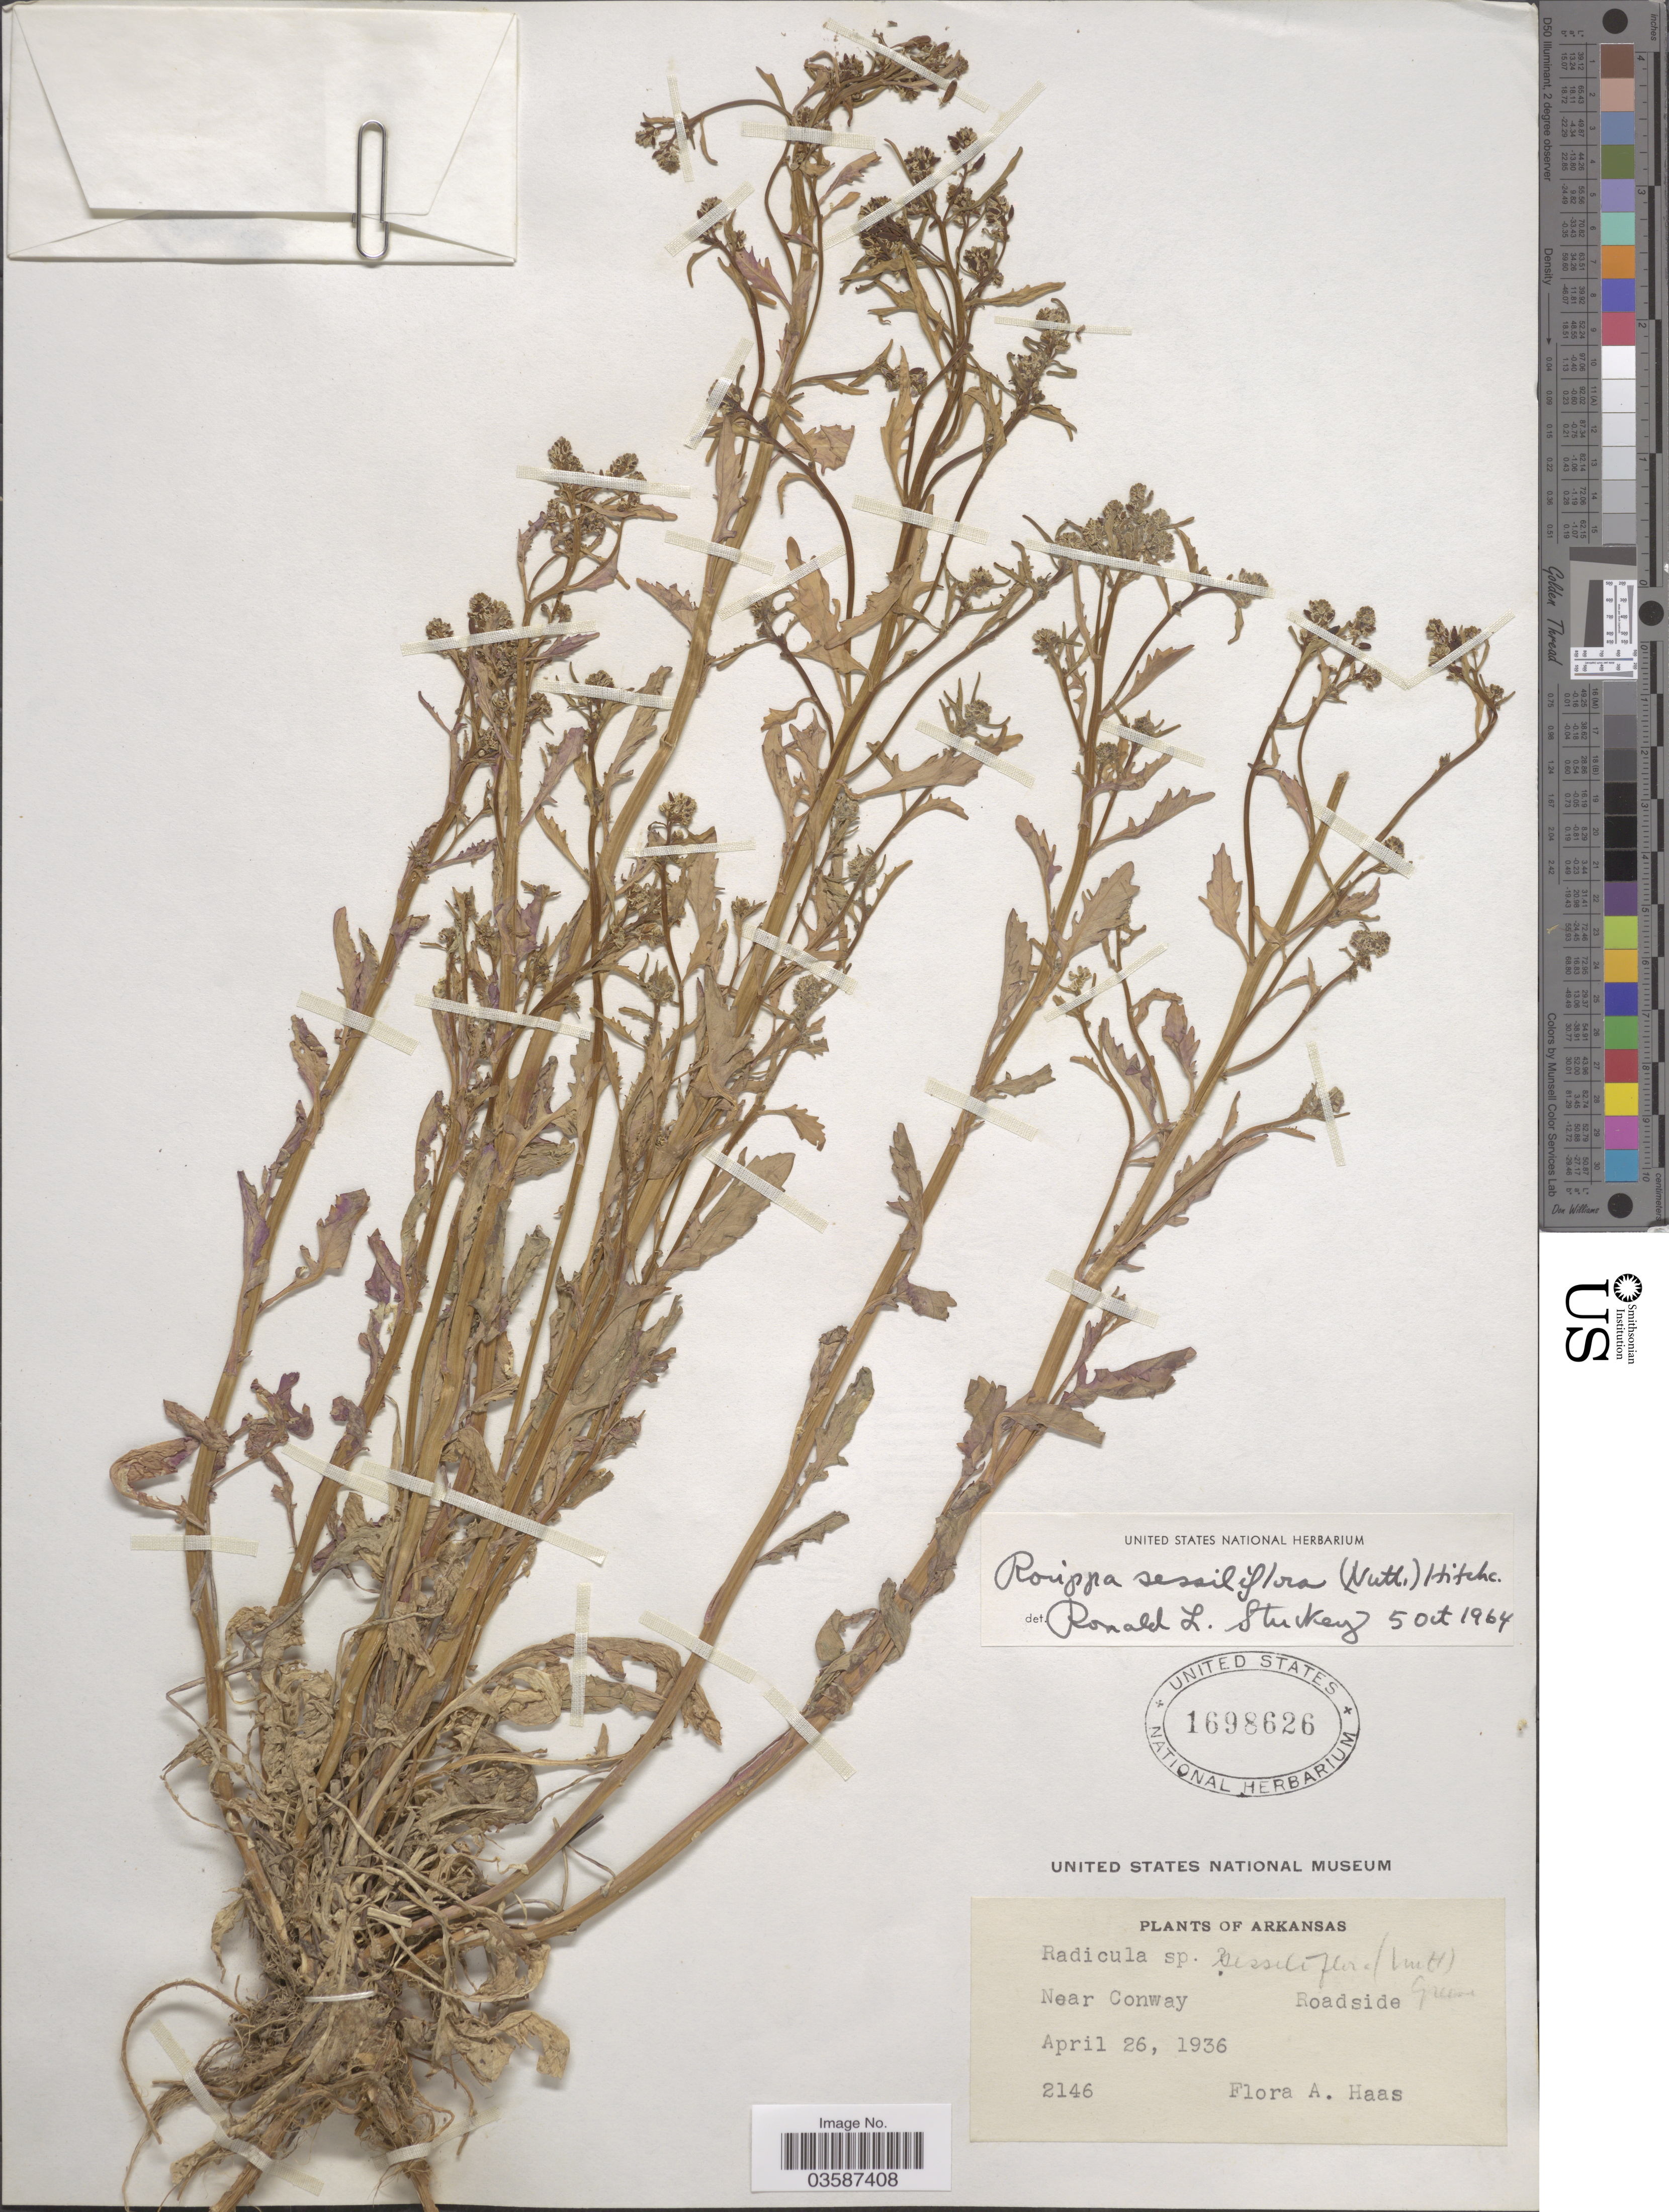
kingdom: Plantae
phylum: Tracheophyta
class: Magnoliopsida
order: Brassicales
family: Brassicaceae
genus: Rorippa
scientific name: Rorippa sessiliflora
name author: (Nutt.) Hitchc.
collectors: F. A. Haas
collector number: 2146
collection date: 1936-04-26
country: United States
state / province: Arkansas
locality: Near Conway Roadside.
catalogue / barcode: US 1698626